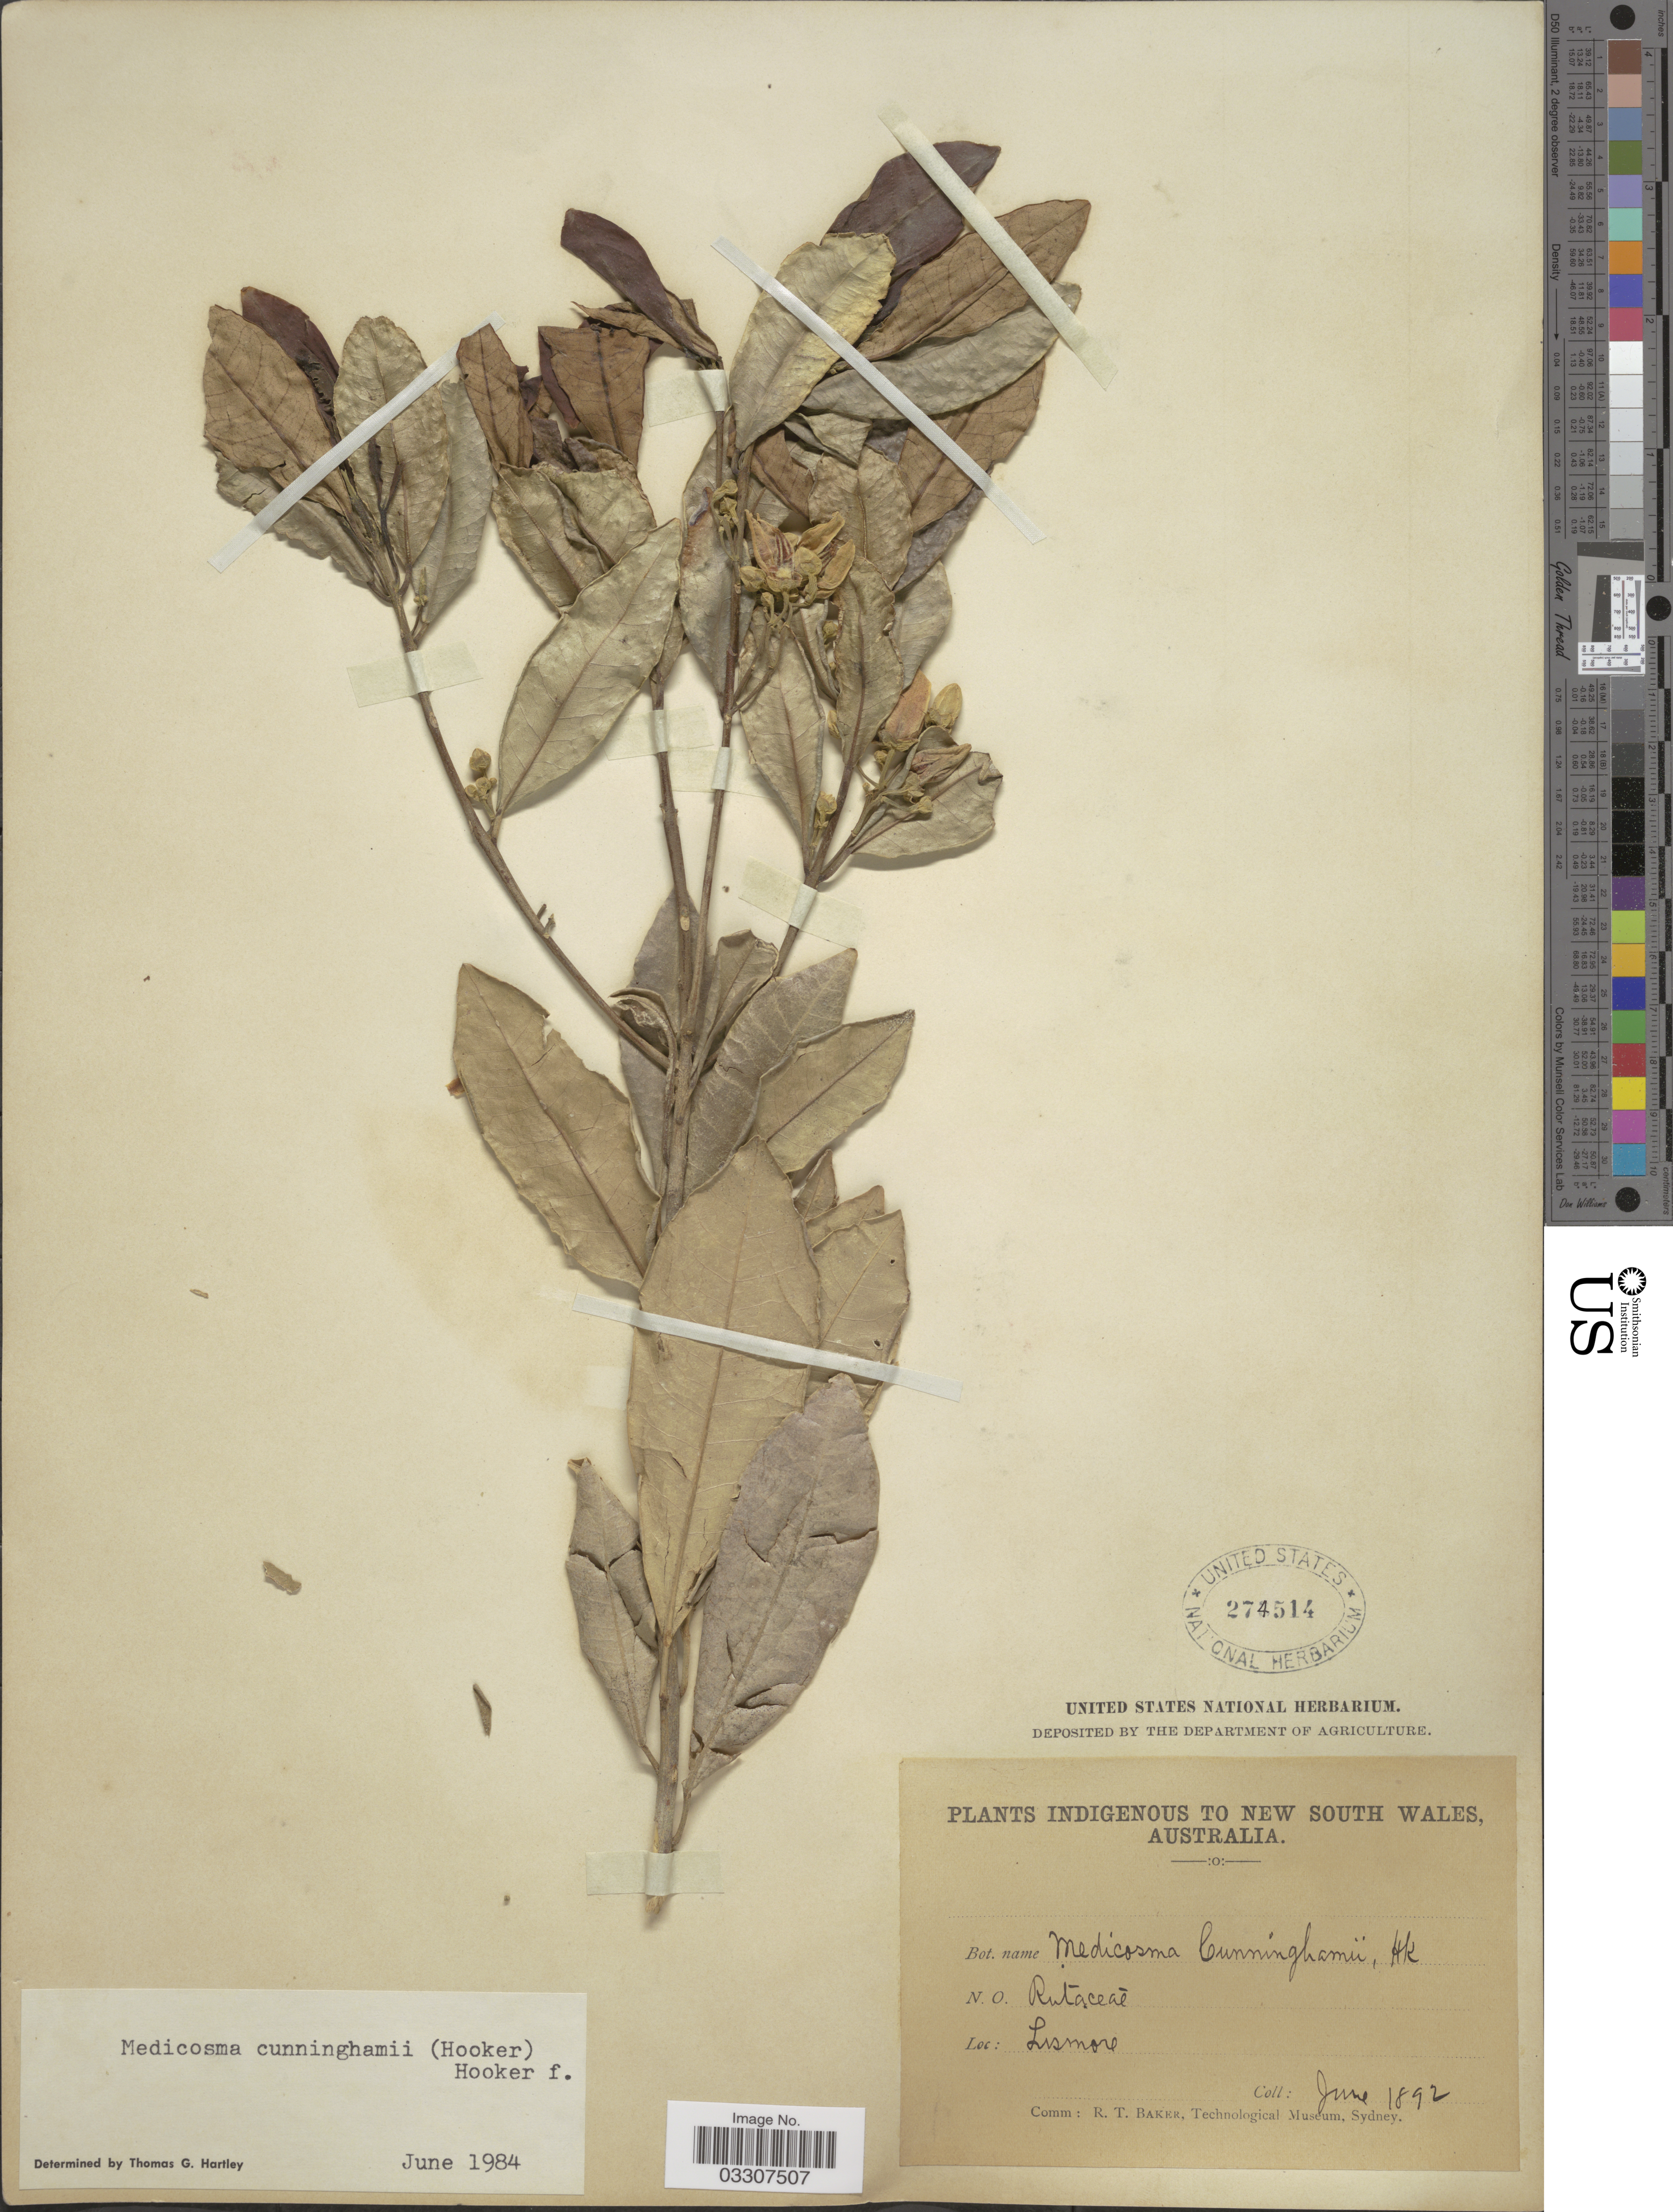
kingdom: Plantae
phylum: Tracheophyta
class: Magnoliopsida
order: Sapindales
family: Rutaceae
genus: Medicosma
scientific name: Medicosma cunninghamii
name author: (Hook.) Benth. & Hook. f.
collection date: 1892-06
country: Australia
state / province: New South Wales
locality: Lismore.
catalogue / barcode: US 274514